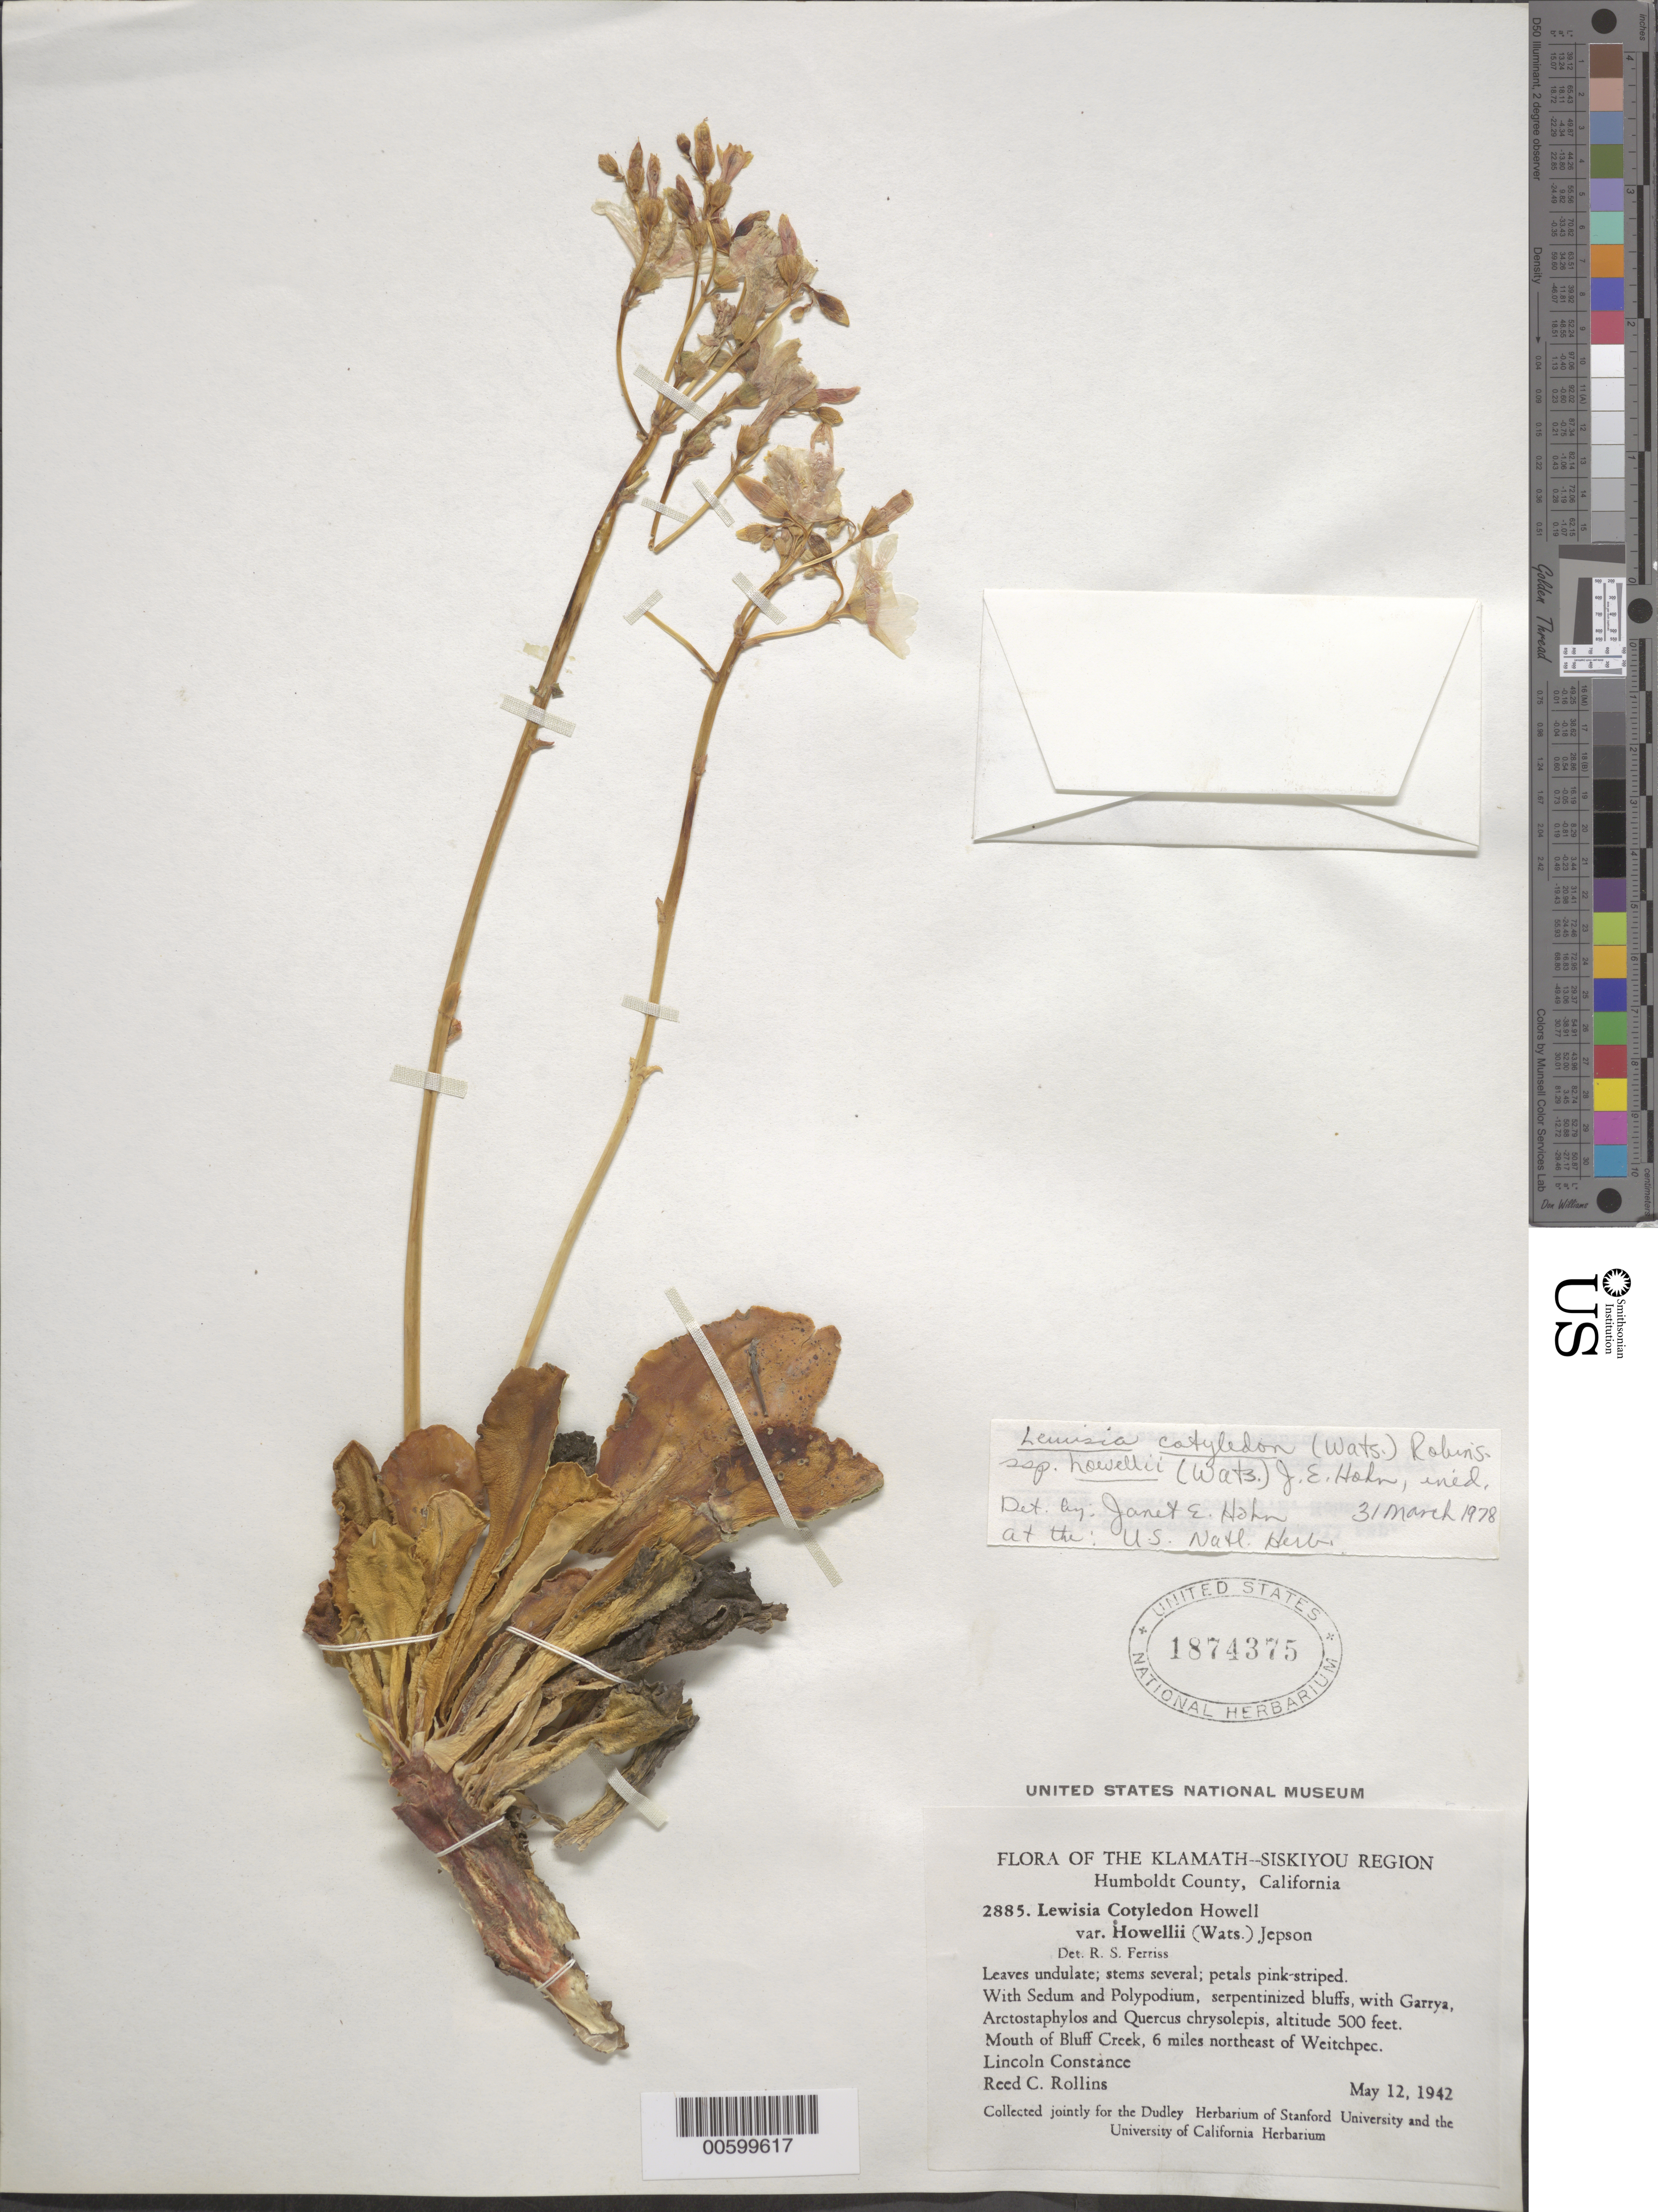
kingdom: Plantae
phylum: Tracheophyta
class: Magnoliopsida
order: Caryophyllales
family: Montiaceae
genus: Lewisia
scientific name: Lewisia cotyledon var. howellii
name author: (S. Watson) Jeps.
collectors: L. Constance & R. C. Rollins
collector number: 2885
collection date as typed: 12 May 1942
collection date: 1942-05-12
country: United States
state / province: California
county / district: Humboldt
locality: Mouth of Bluff Creek, NE of Weitchpec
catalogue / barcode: US 1874375